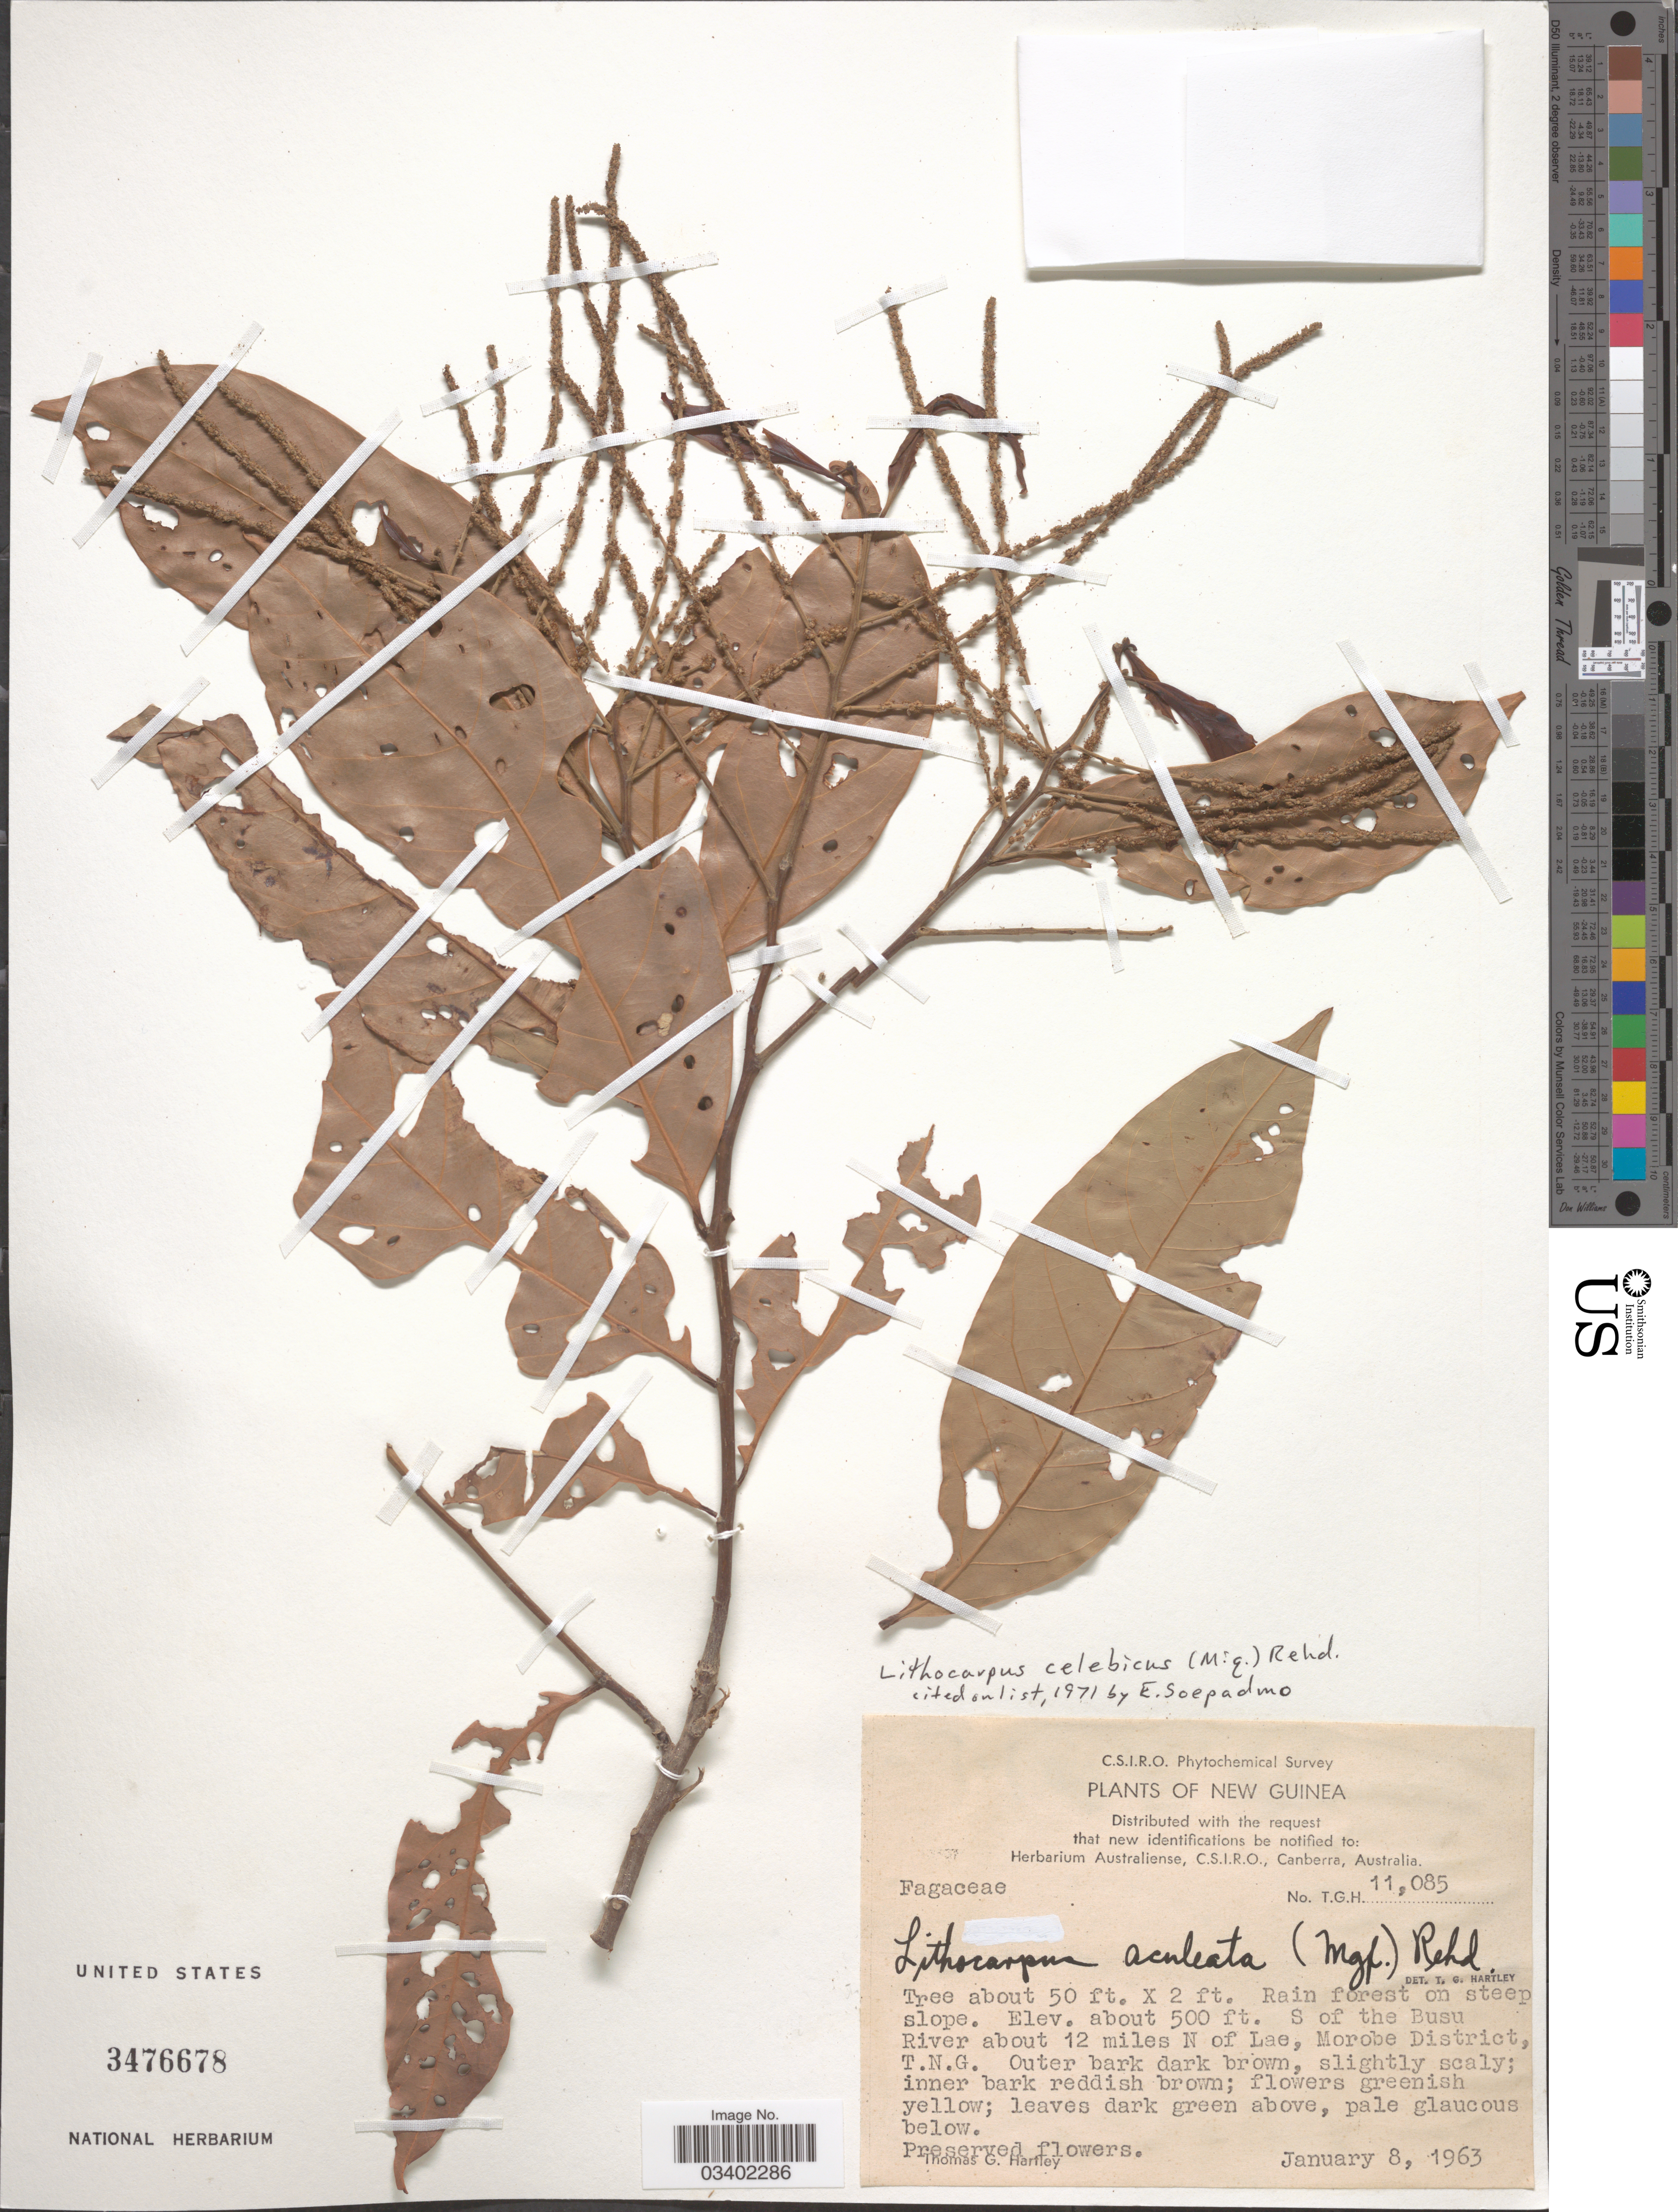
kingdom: Plantae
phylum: Tracheophyta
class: Magnoliopsida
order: Fagales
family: Fagaceae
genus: Lithocarpus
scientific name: Lithocarpus celebicus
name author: (Miq.) Rehder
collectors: T. G. Hartley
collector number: T.G.H. 11085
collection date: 1963-01-08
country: Papua New Guinea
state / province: Morobe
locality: New Guinea. S. of the Busu River about 12 miles N of Lae, Morobe District, T.N.G.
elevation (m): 152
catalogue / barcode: US 3476678